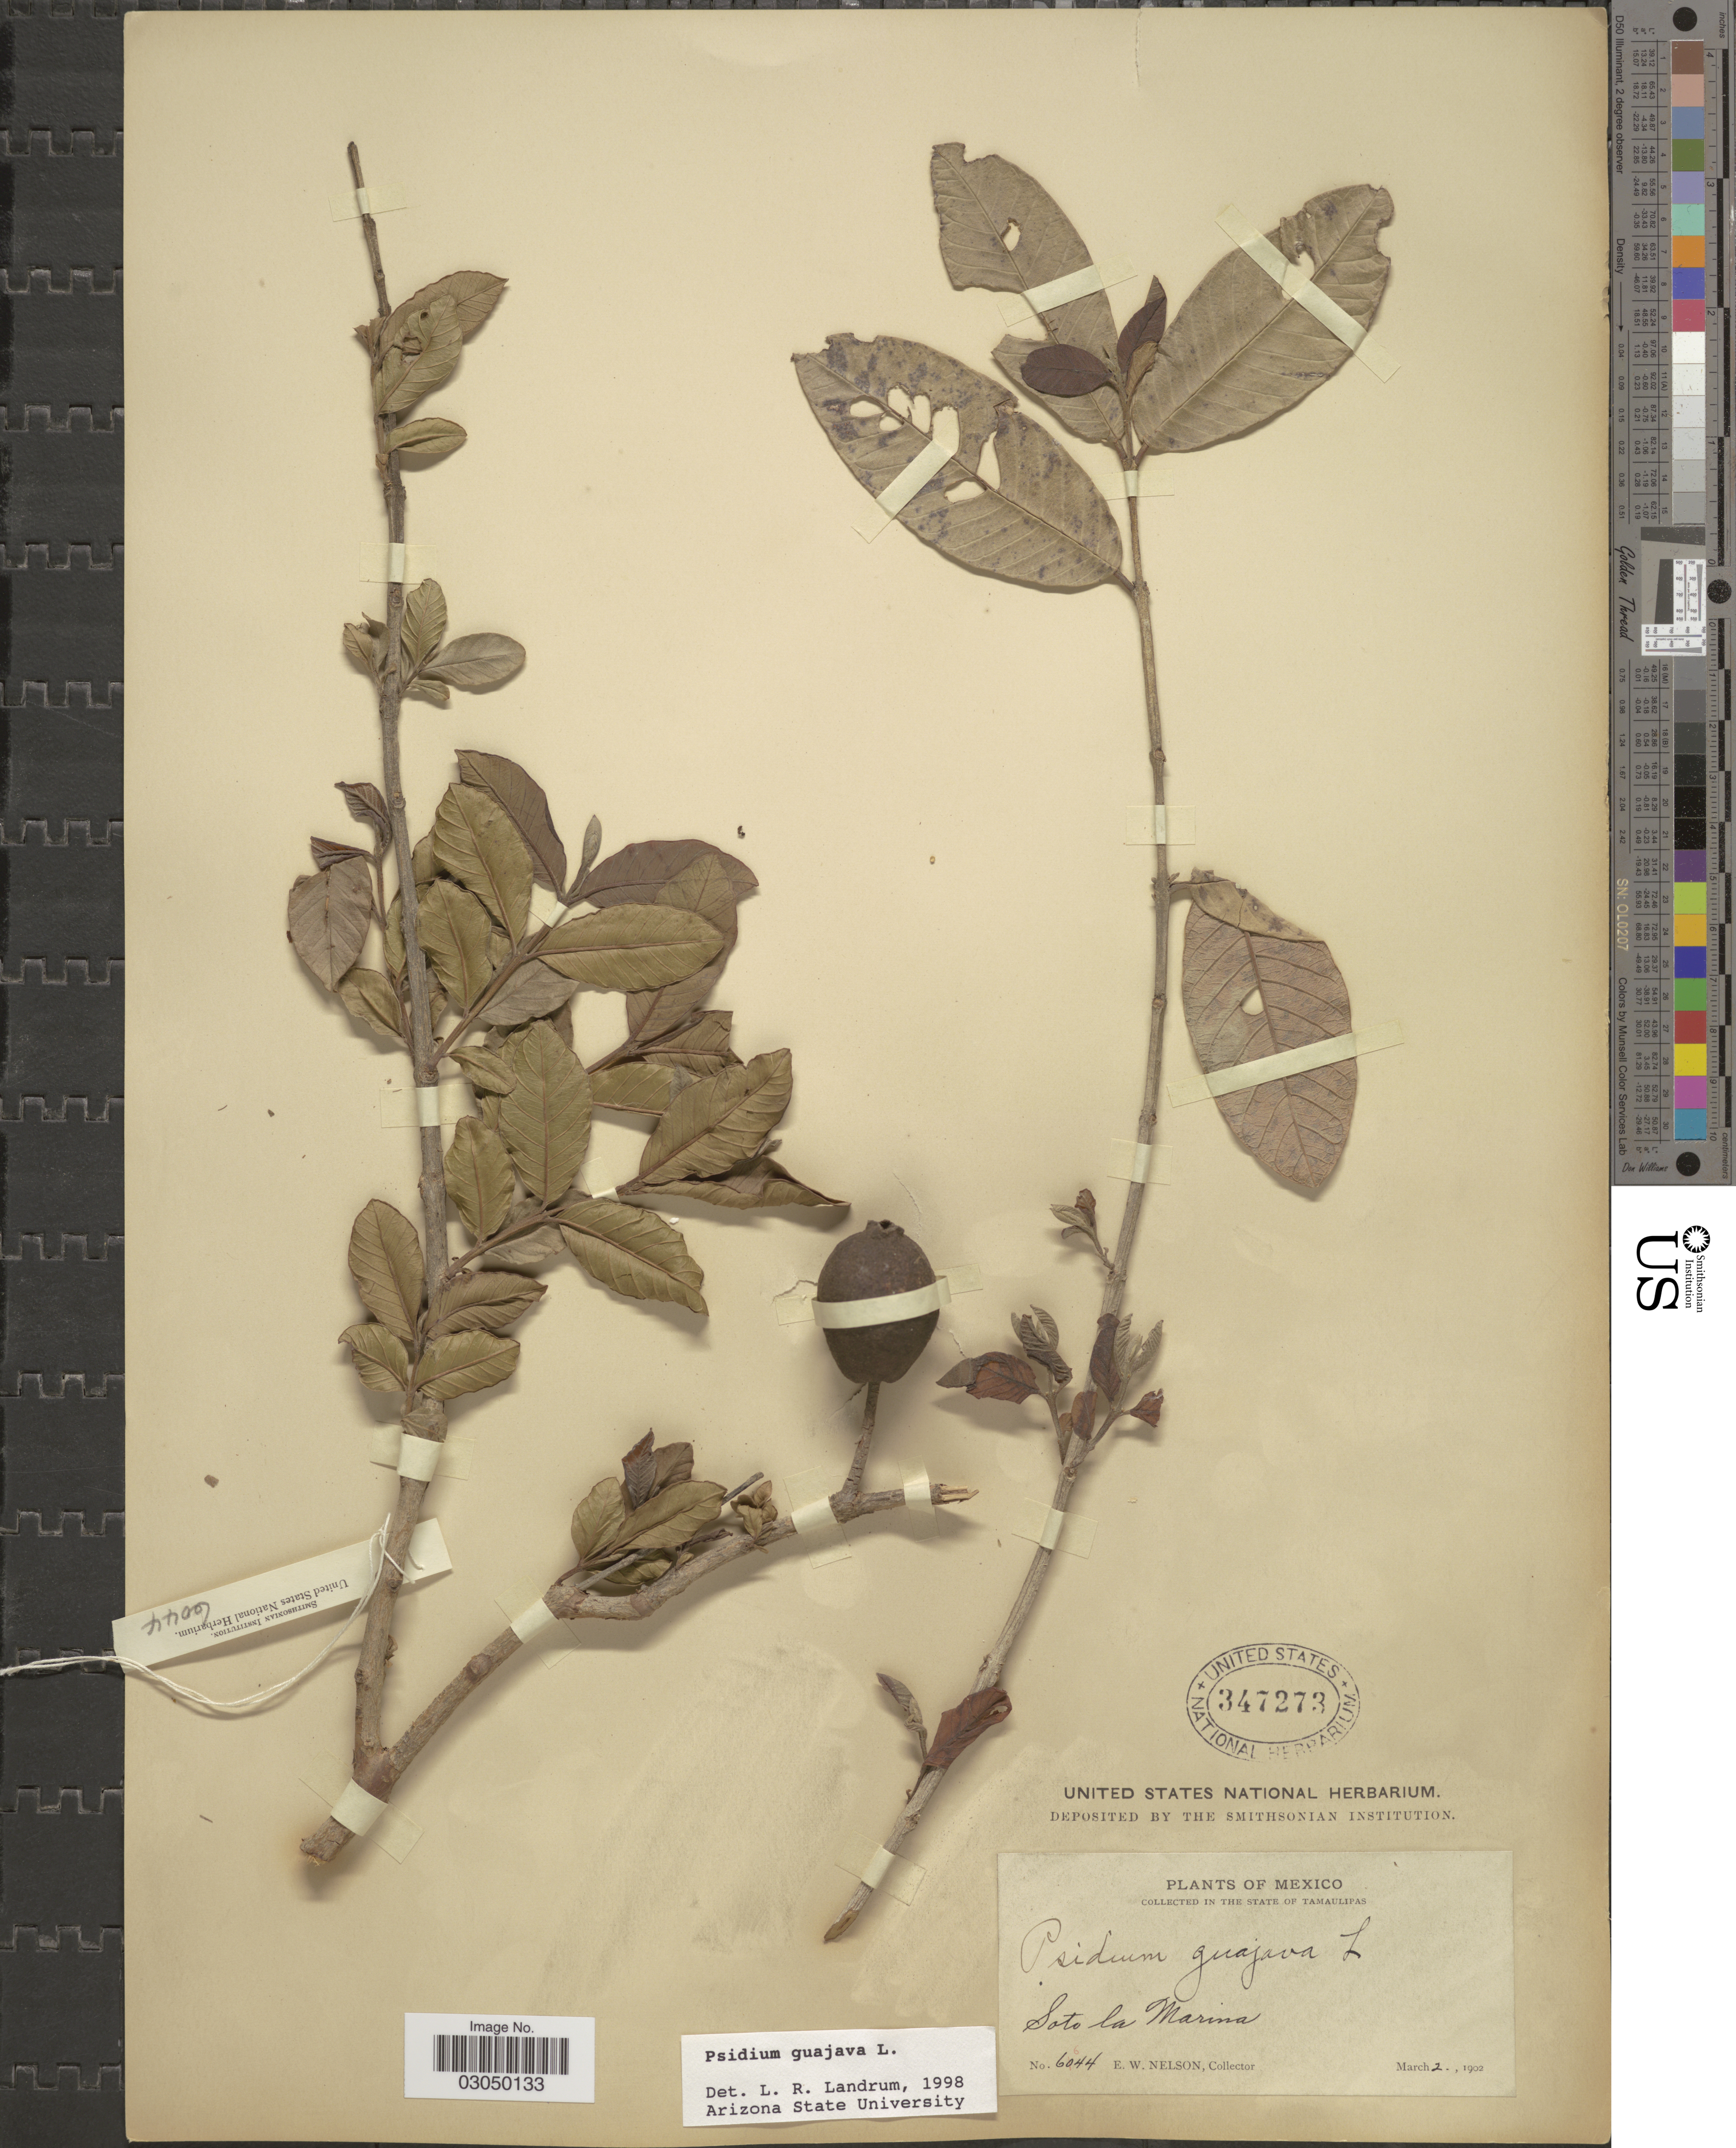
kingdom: Plantae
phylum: Tracheophyta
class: Magnoliopsida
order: Myrtales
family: Myrtaceae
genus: Psidium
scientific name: Psidium guajava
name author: L.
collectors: E. W. Nelson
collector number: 6044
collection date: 1902-03-02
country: Mexico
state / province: Tamaulipas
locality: Soto la Marina.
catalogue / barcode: US 347273